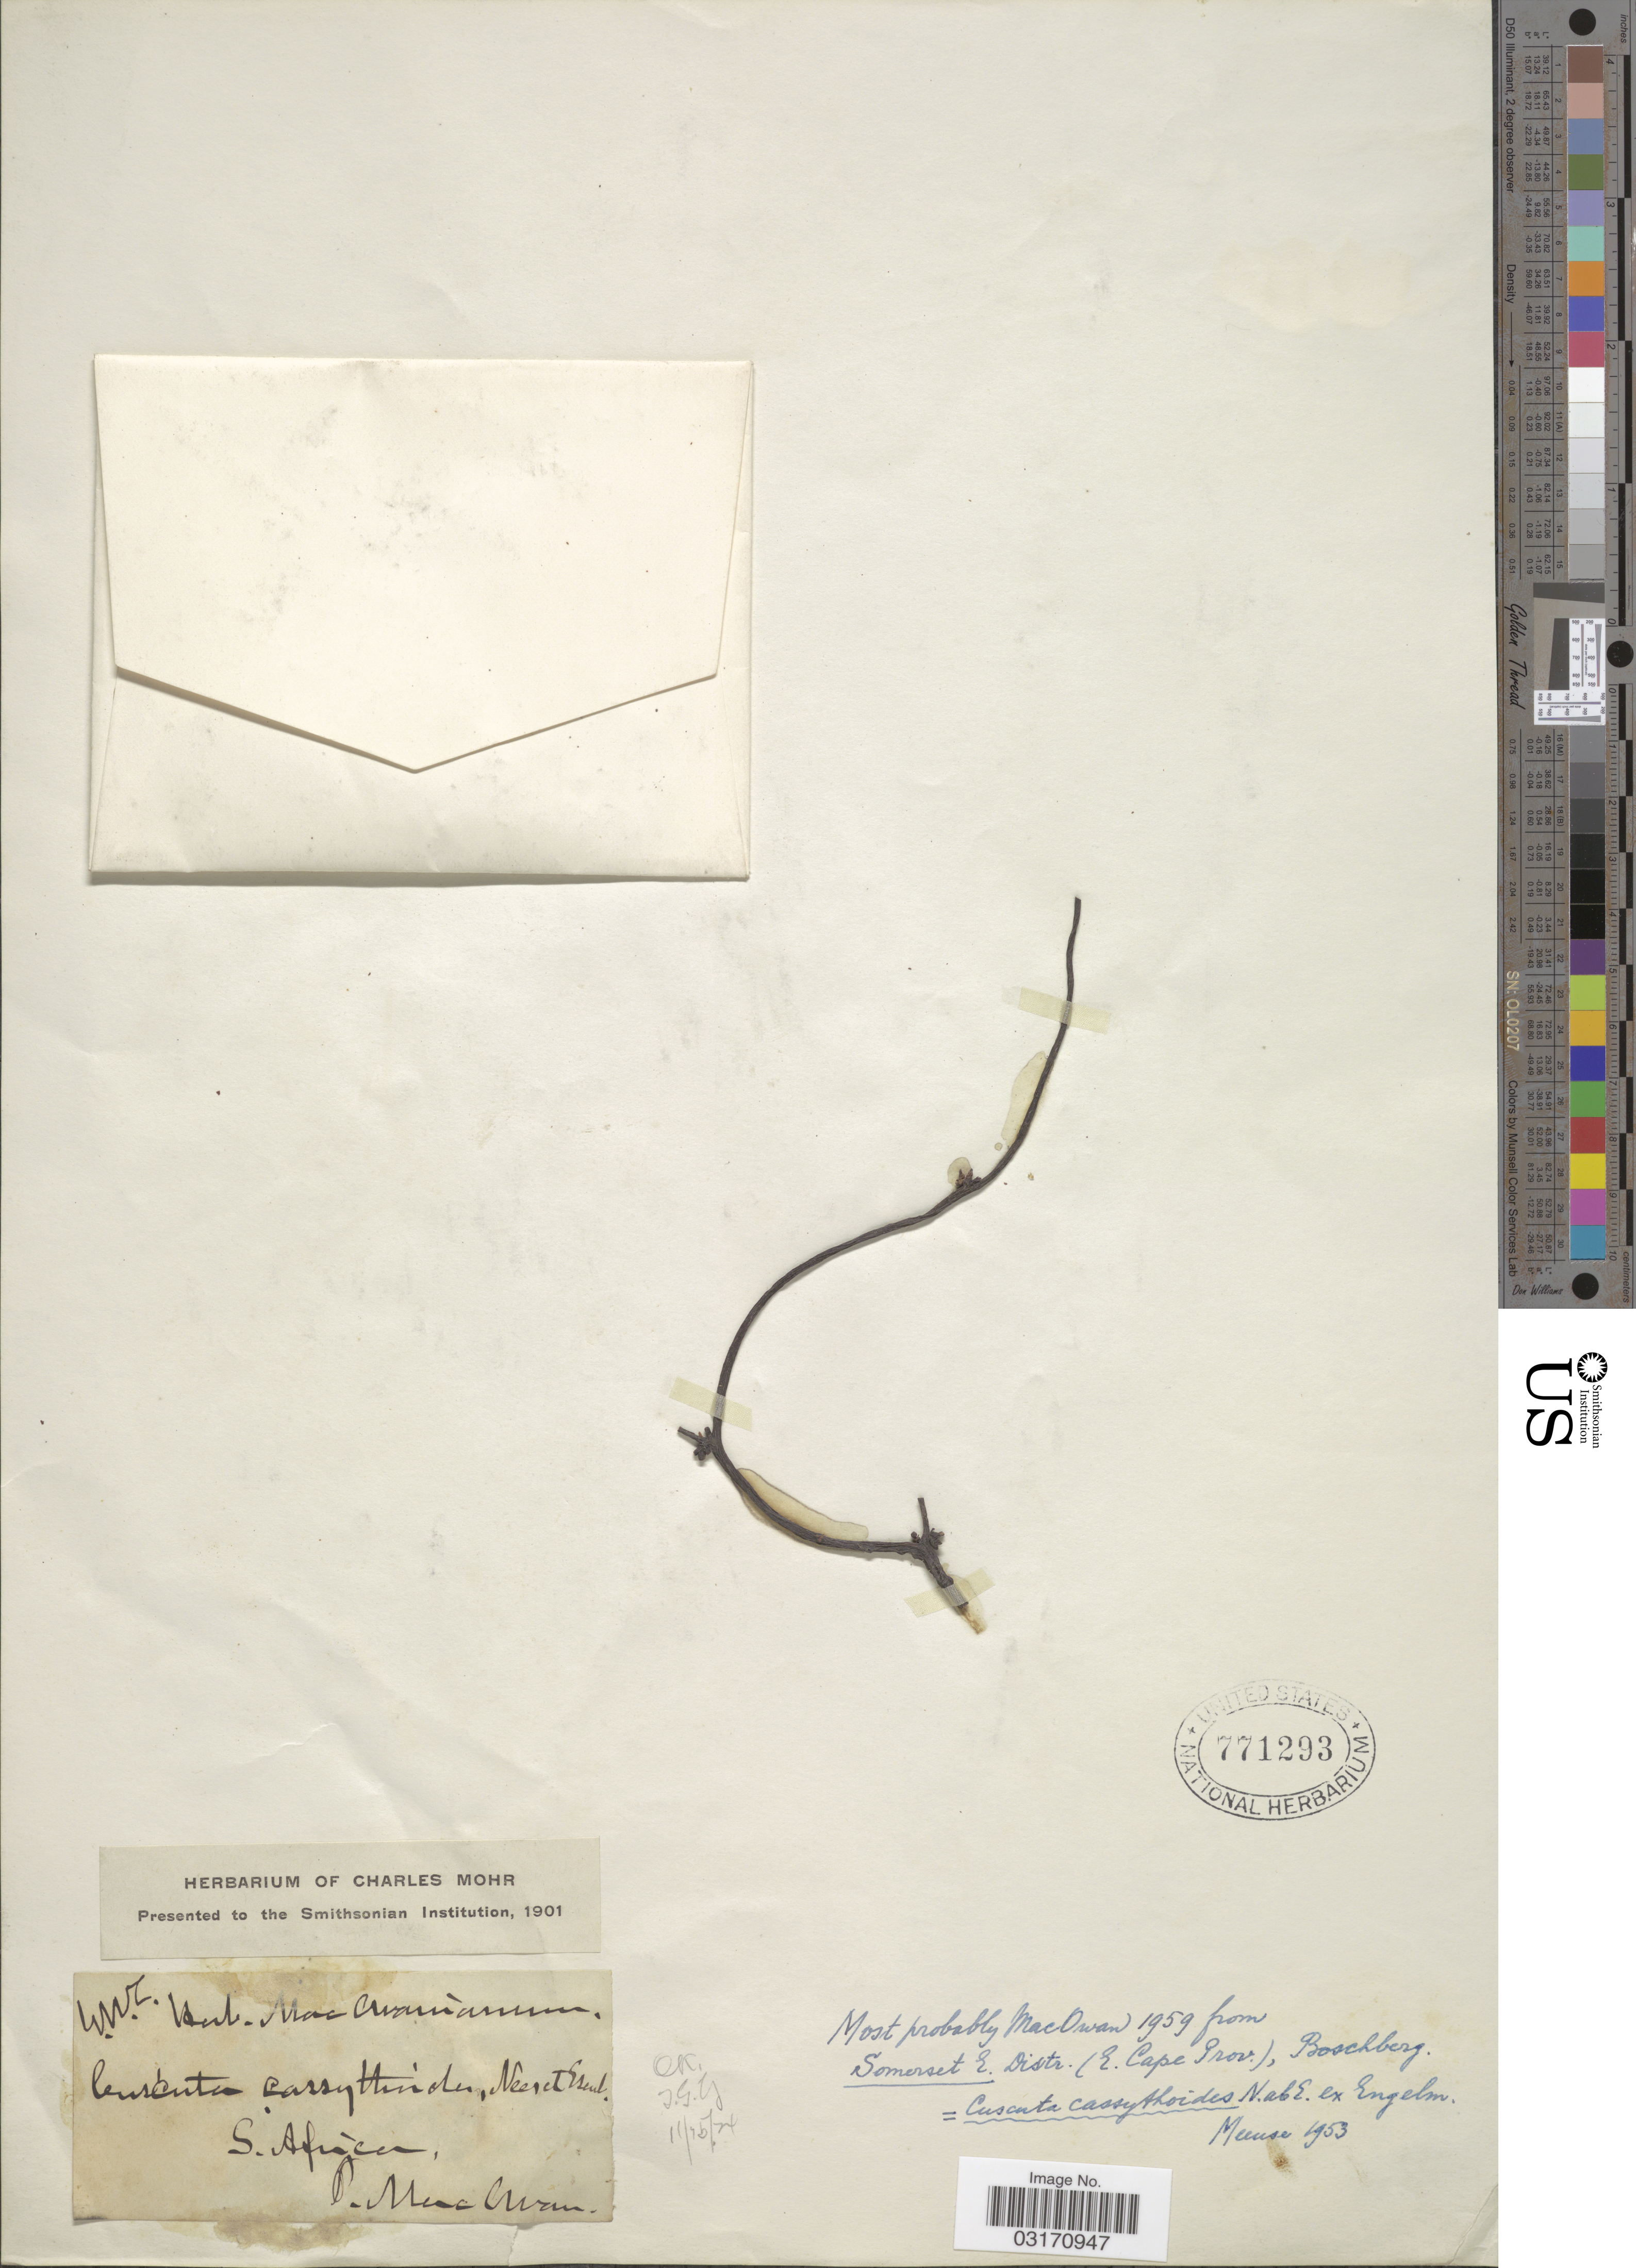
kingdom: Plantae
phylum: Tracheophyta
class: Magnoliopsida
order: Solanales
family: Convolvulaceae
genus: Cuscuta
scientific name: Cuscuta cassytoides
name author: Nees ex Engelm.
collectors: P. MacOwan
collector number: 4106*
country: South Africa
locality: Somerset E. Distr. (E. Cape Prov.), Boschberg.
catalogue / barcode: US 771293